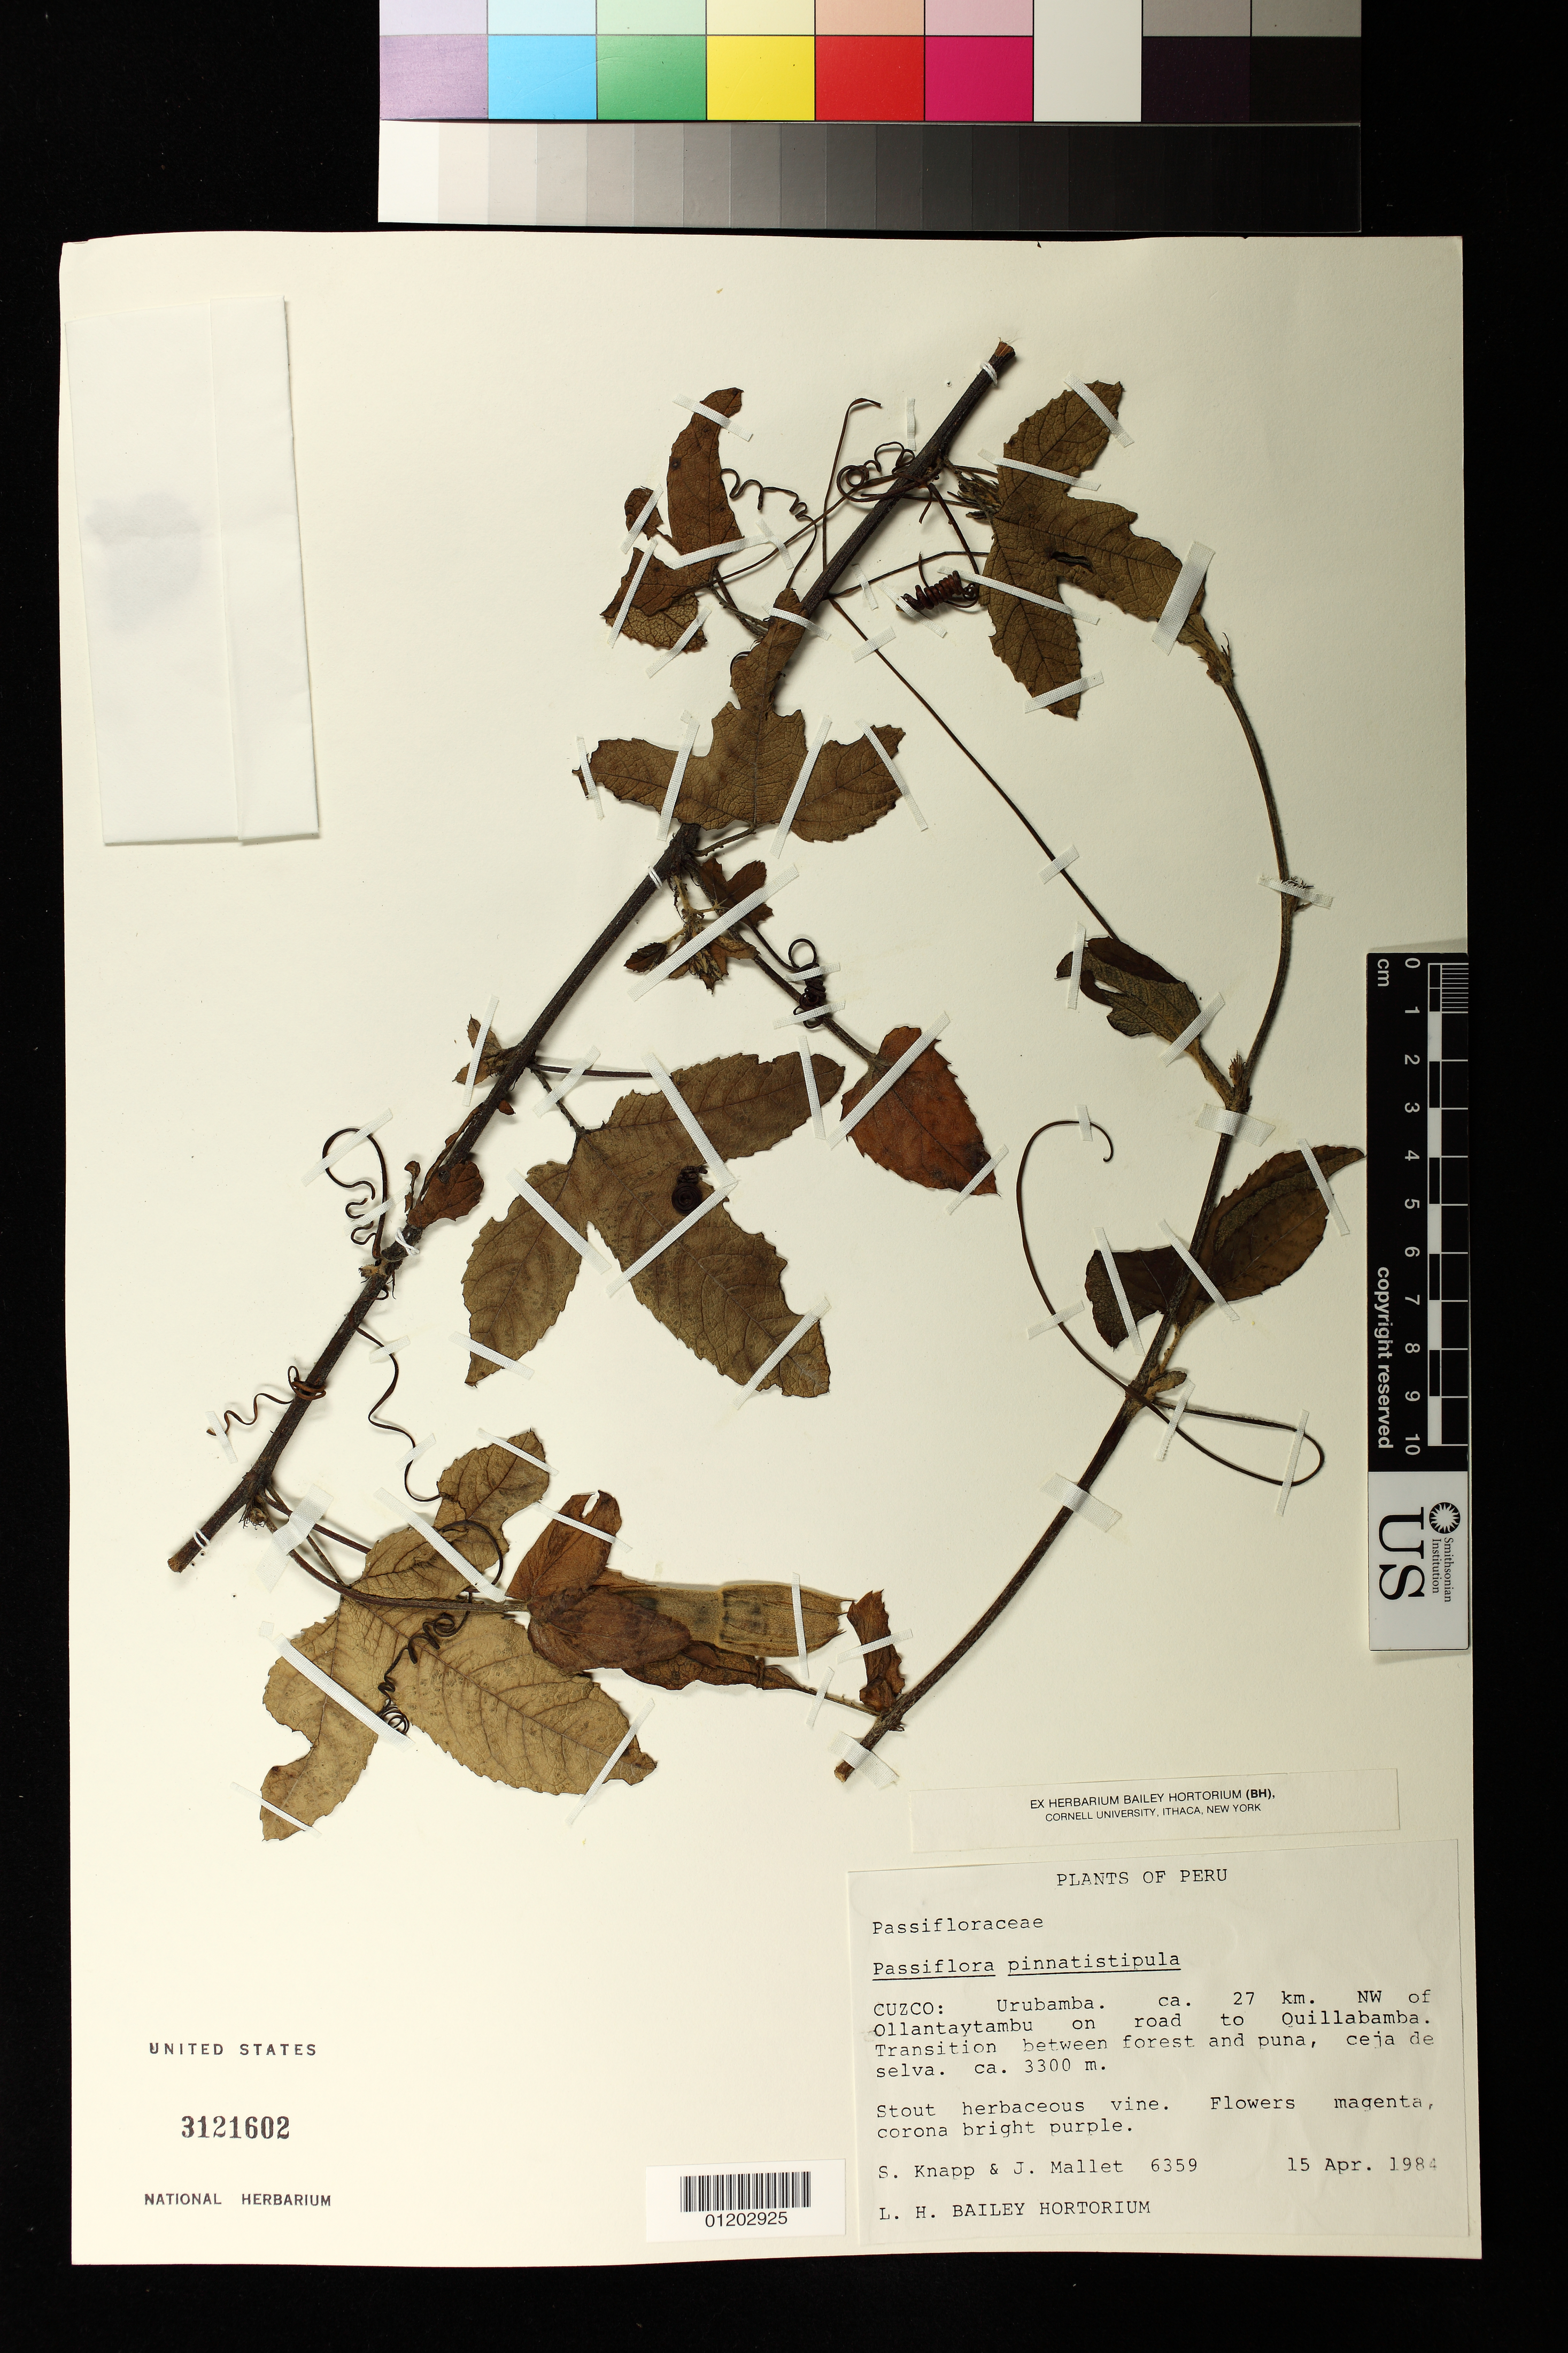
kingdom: Plantae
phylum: Tracheophyta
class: Magnoliopsida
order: Malpighiales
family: Passifloraceae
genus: Passiflora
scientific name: Passiflora pinnatistipula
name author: Cav.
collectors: S. Knapp & J. Mallet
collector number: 6359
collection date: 1984-04-15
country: Peru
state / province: Cusco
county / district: Urubamba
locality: ca. 27 km. NW of Ollantaytambu on road to Quillabamba.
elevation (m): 3300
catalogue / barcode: US 3121602